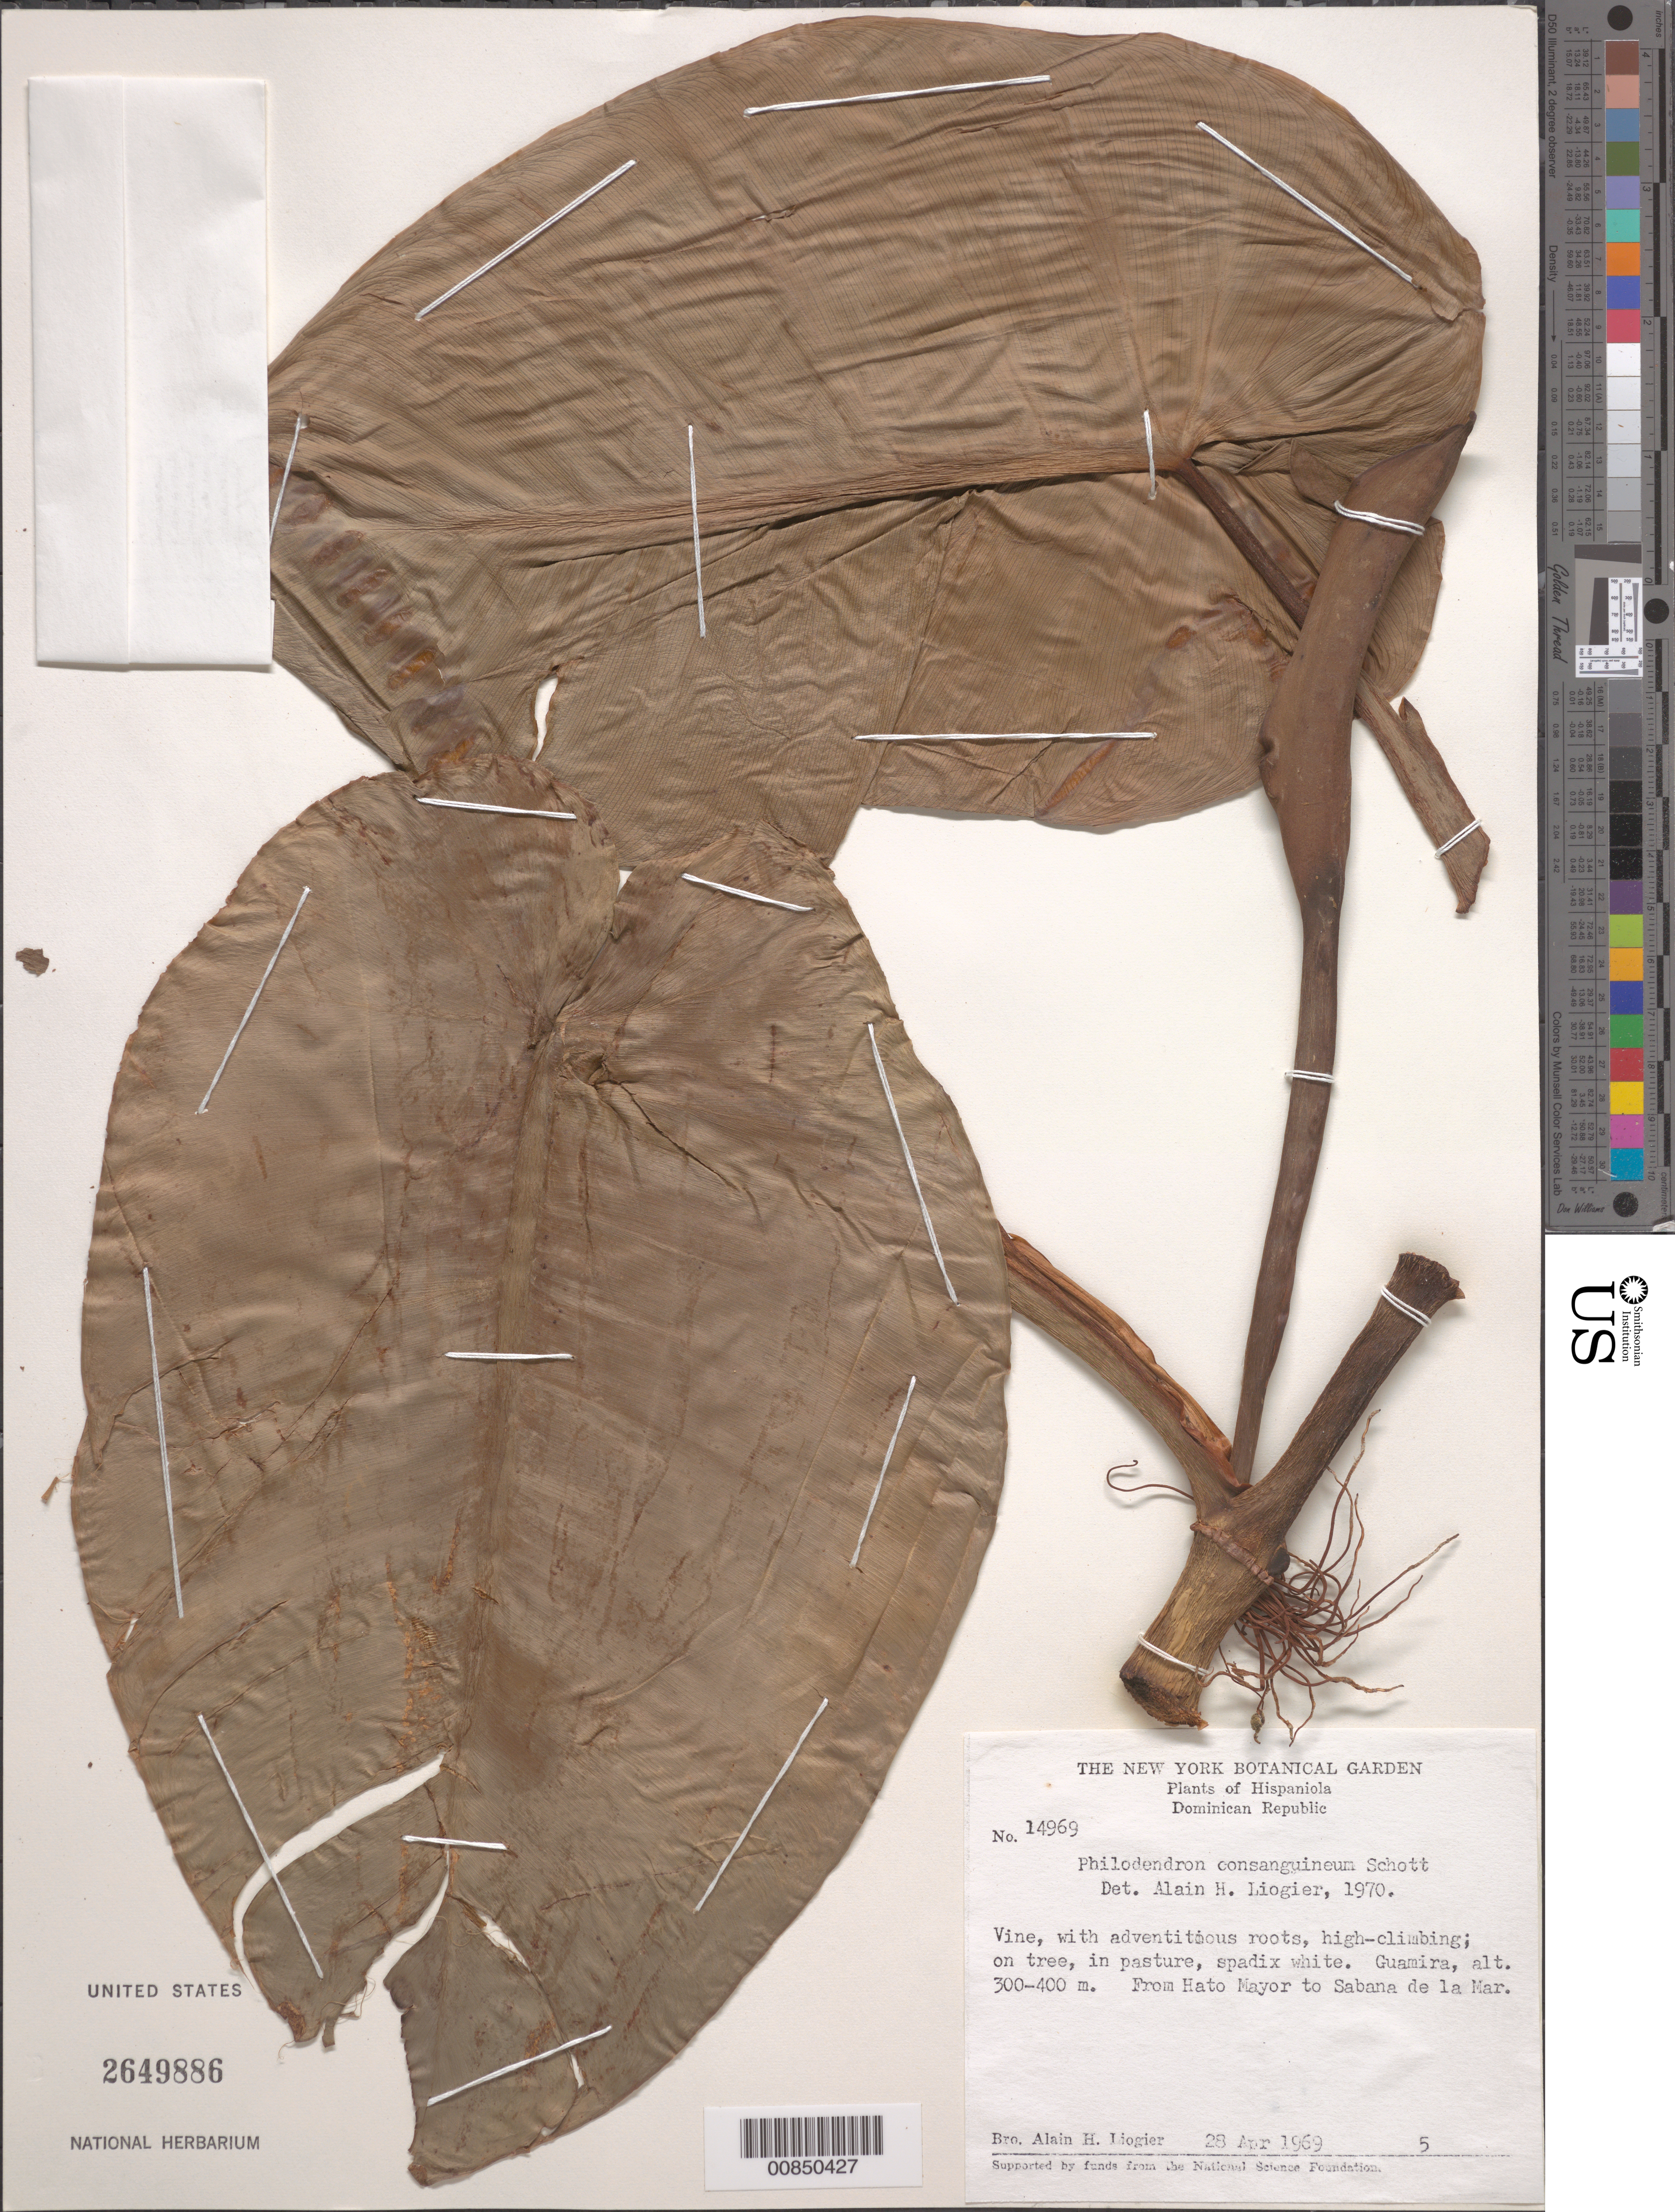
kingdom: Plantae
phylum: Tracheophyta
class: Liliopsida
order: Alismatales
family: Araceae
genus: Philodendron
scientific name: Philodendron consanguineum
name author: Schott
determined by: Liogier, Alain H.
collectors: A. H. Liogier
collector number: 14969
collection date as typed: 28 Apr 1969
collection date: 1969-04-28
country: Dominican Republic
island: Hispaniola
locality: Guamira, from Hato Mayor to Sabana de la Mar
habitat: On tree in pasture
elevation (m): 300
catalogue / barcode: US 2649886